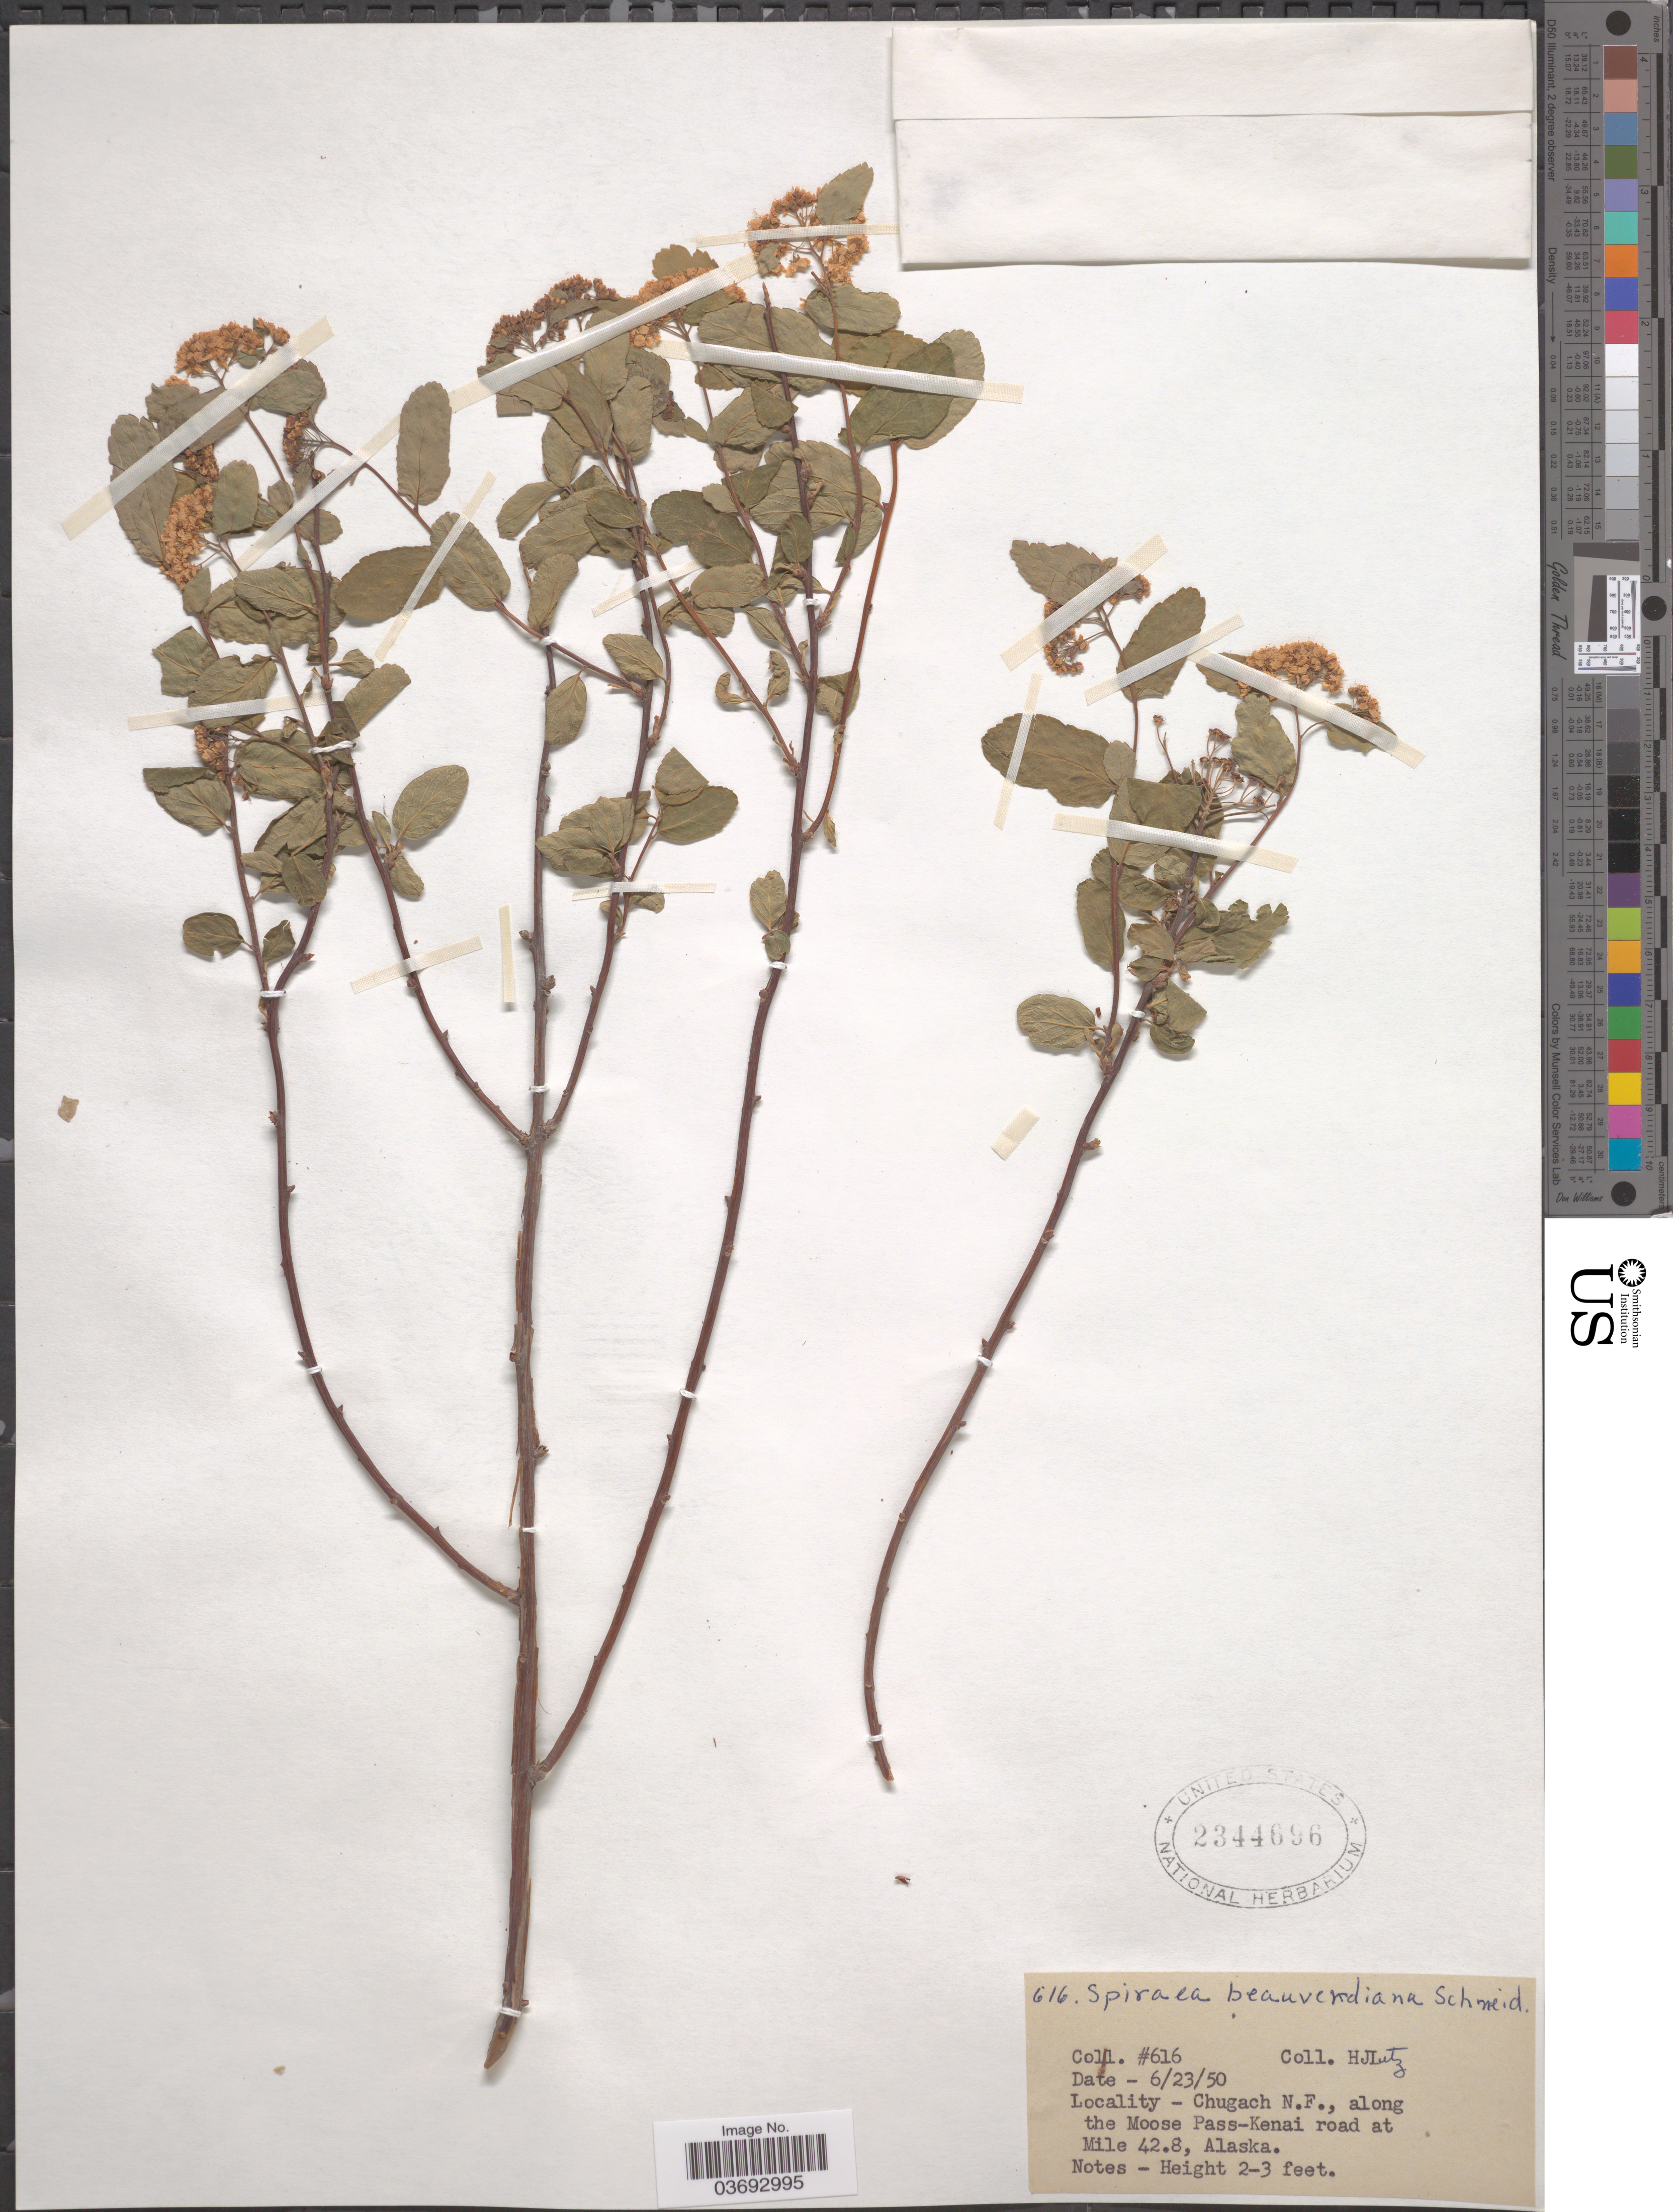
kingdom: Plantae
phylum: Tracheophyta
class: Magnoliopsida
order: Rosales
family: Rosaceae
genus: Spiraea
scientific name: Spiraea stevenii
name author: (C.K. Schneid.) Rydb.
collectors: H. J. Lutz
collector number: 616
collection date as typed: Transcribed d/m/y: 23/6/50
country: United States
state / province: Alaska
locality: Chugach N.F., along the Moose Pass-Kenai road at Mile 42.8.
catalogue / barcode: US 2344696